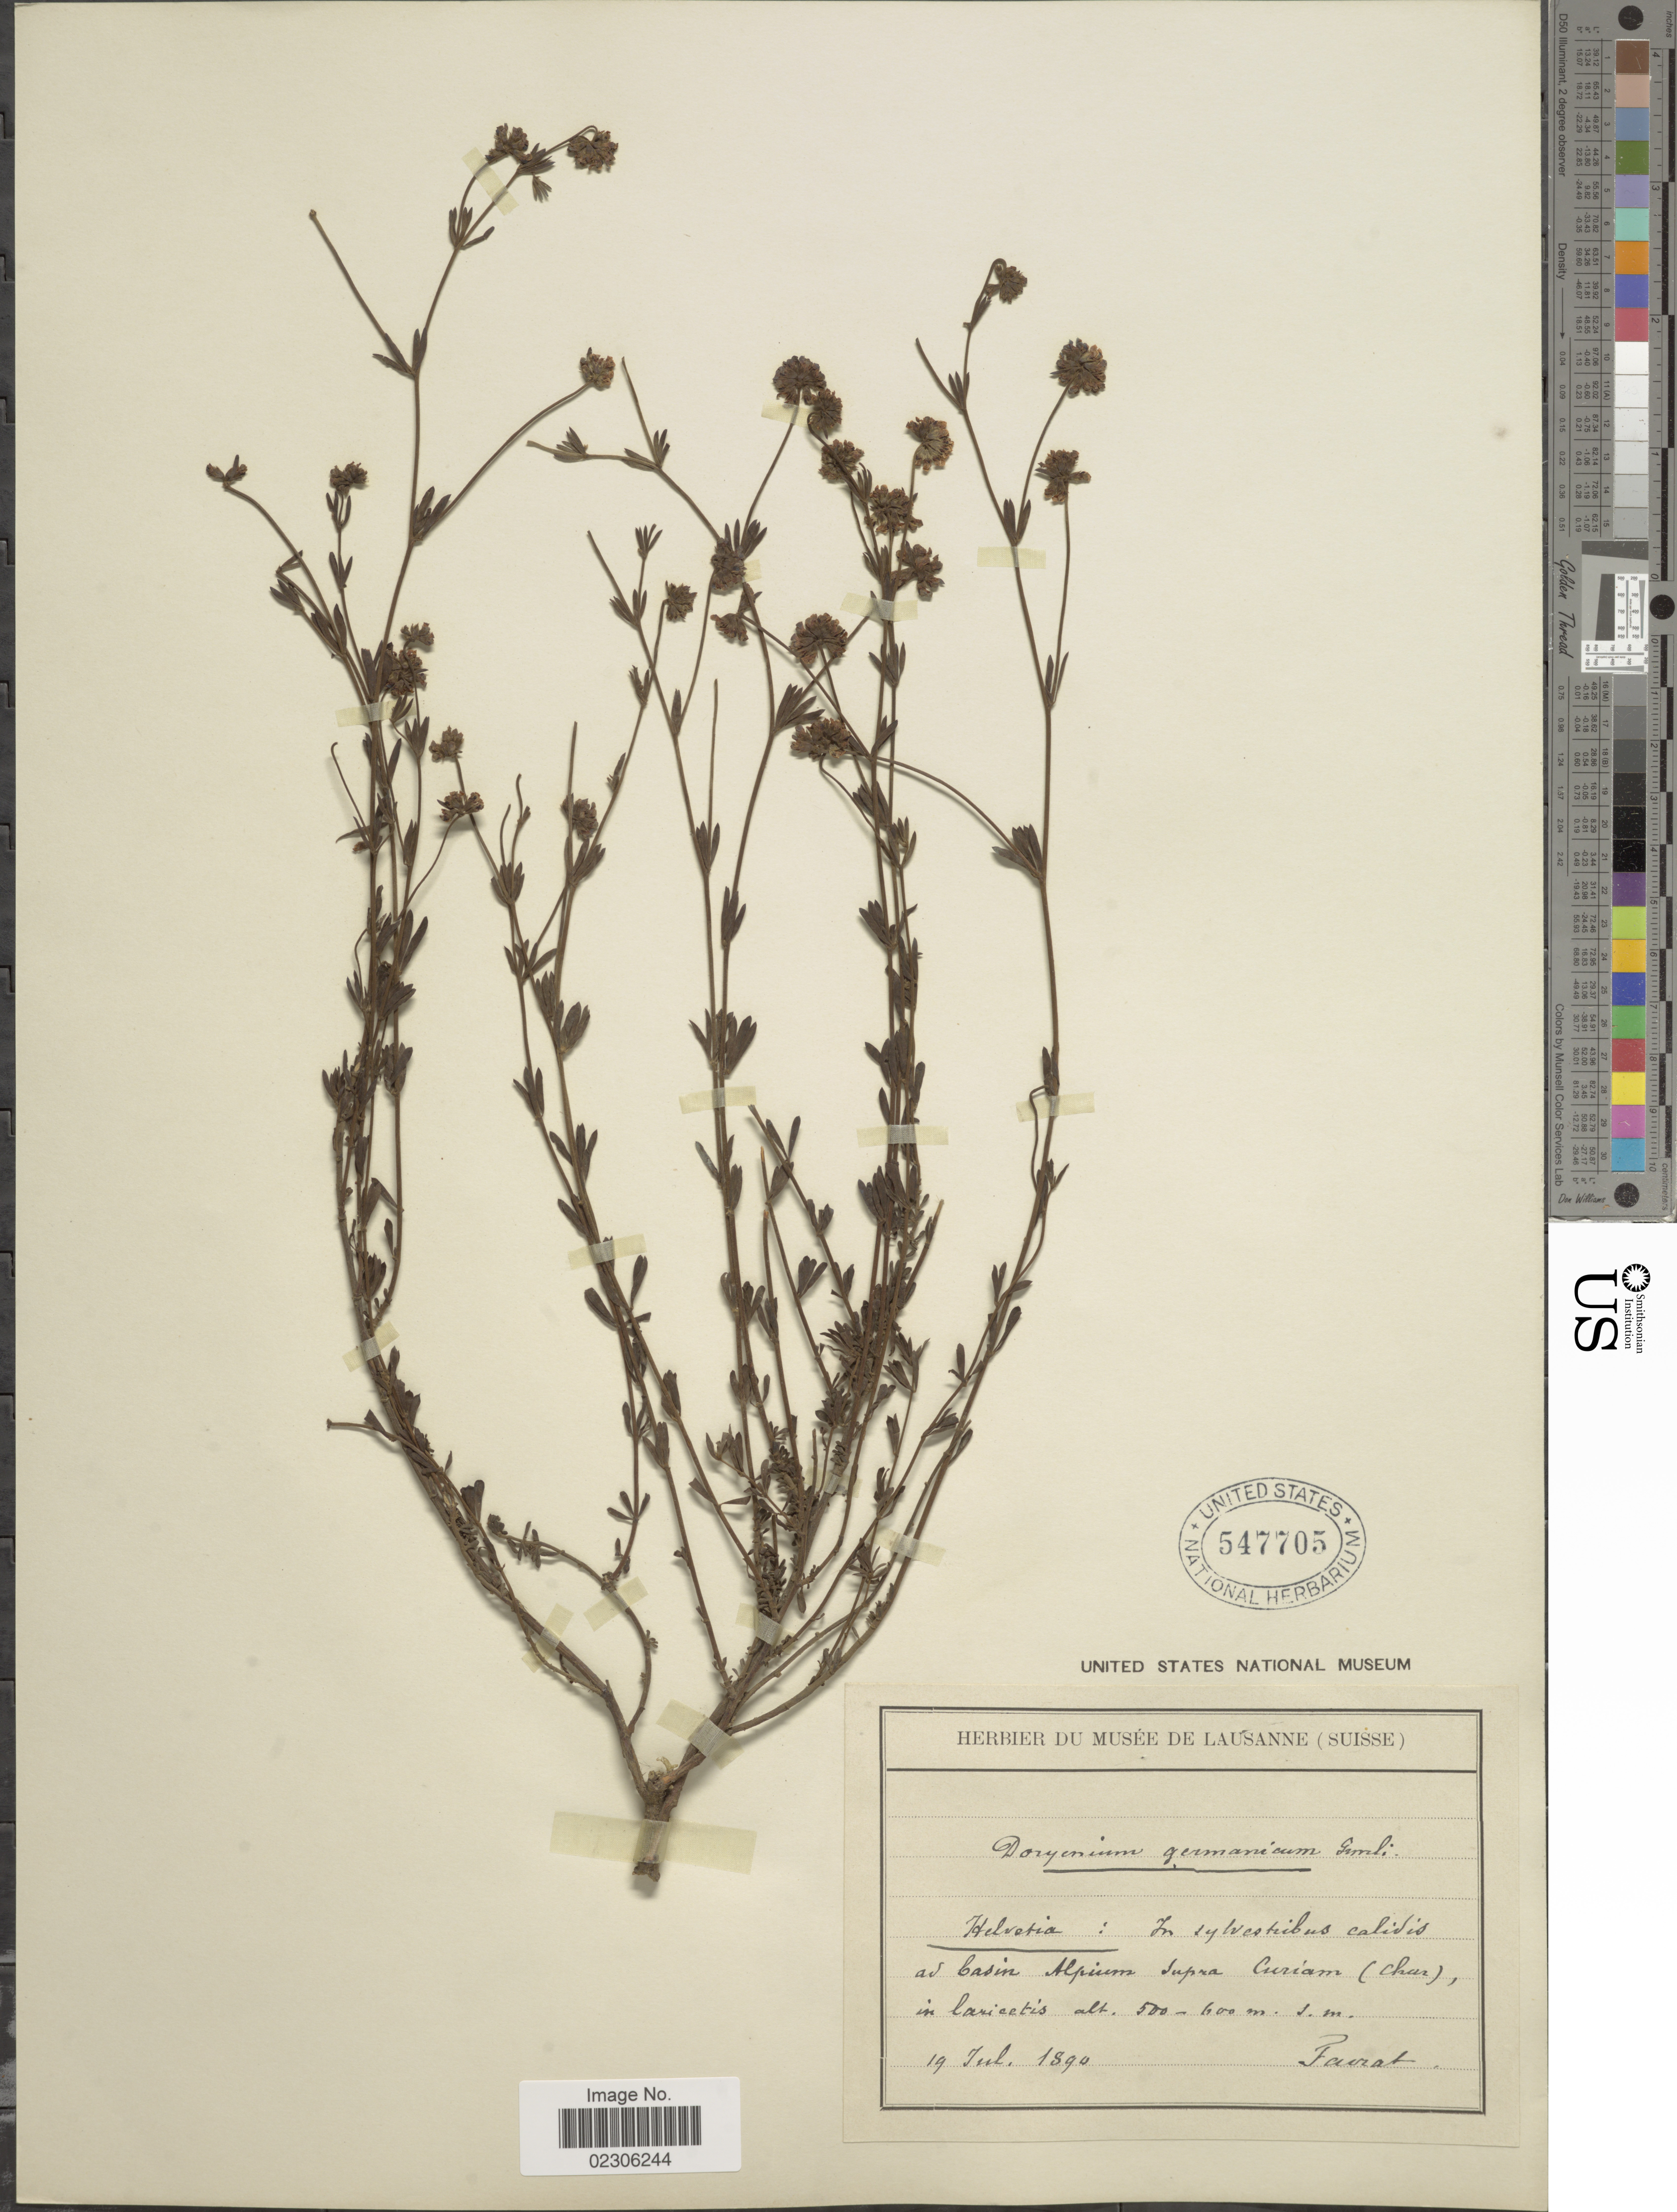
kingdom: Plantae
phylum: Tracheophyta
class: Magnoliopsida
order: Fabales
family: Fabaceae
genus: Dorycnium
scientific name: Dorycnium germanicum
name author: Rouy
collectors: L. Favrat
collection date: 1890-07-19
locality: Ad basim Alpium supra Curiam (char), in laricetis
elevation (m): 500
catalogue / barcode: US 547705